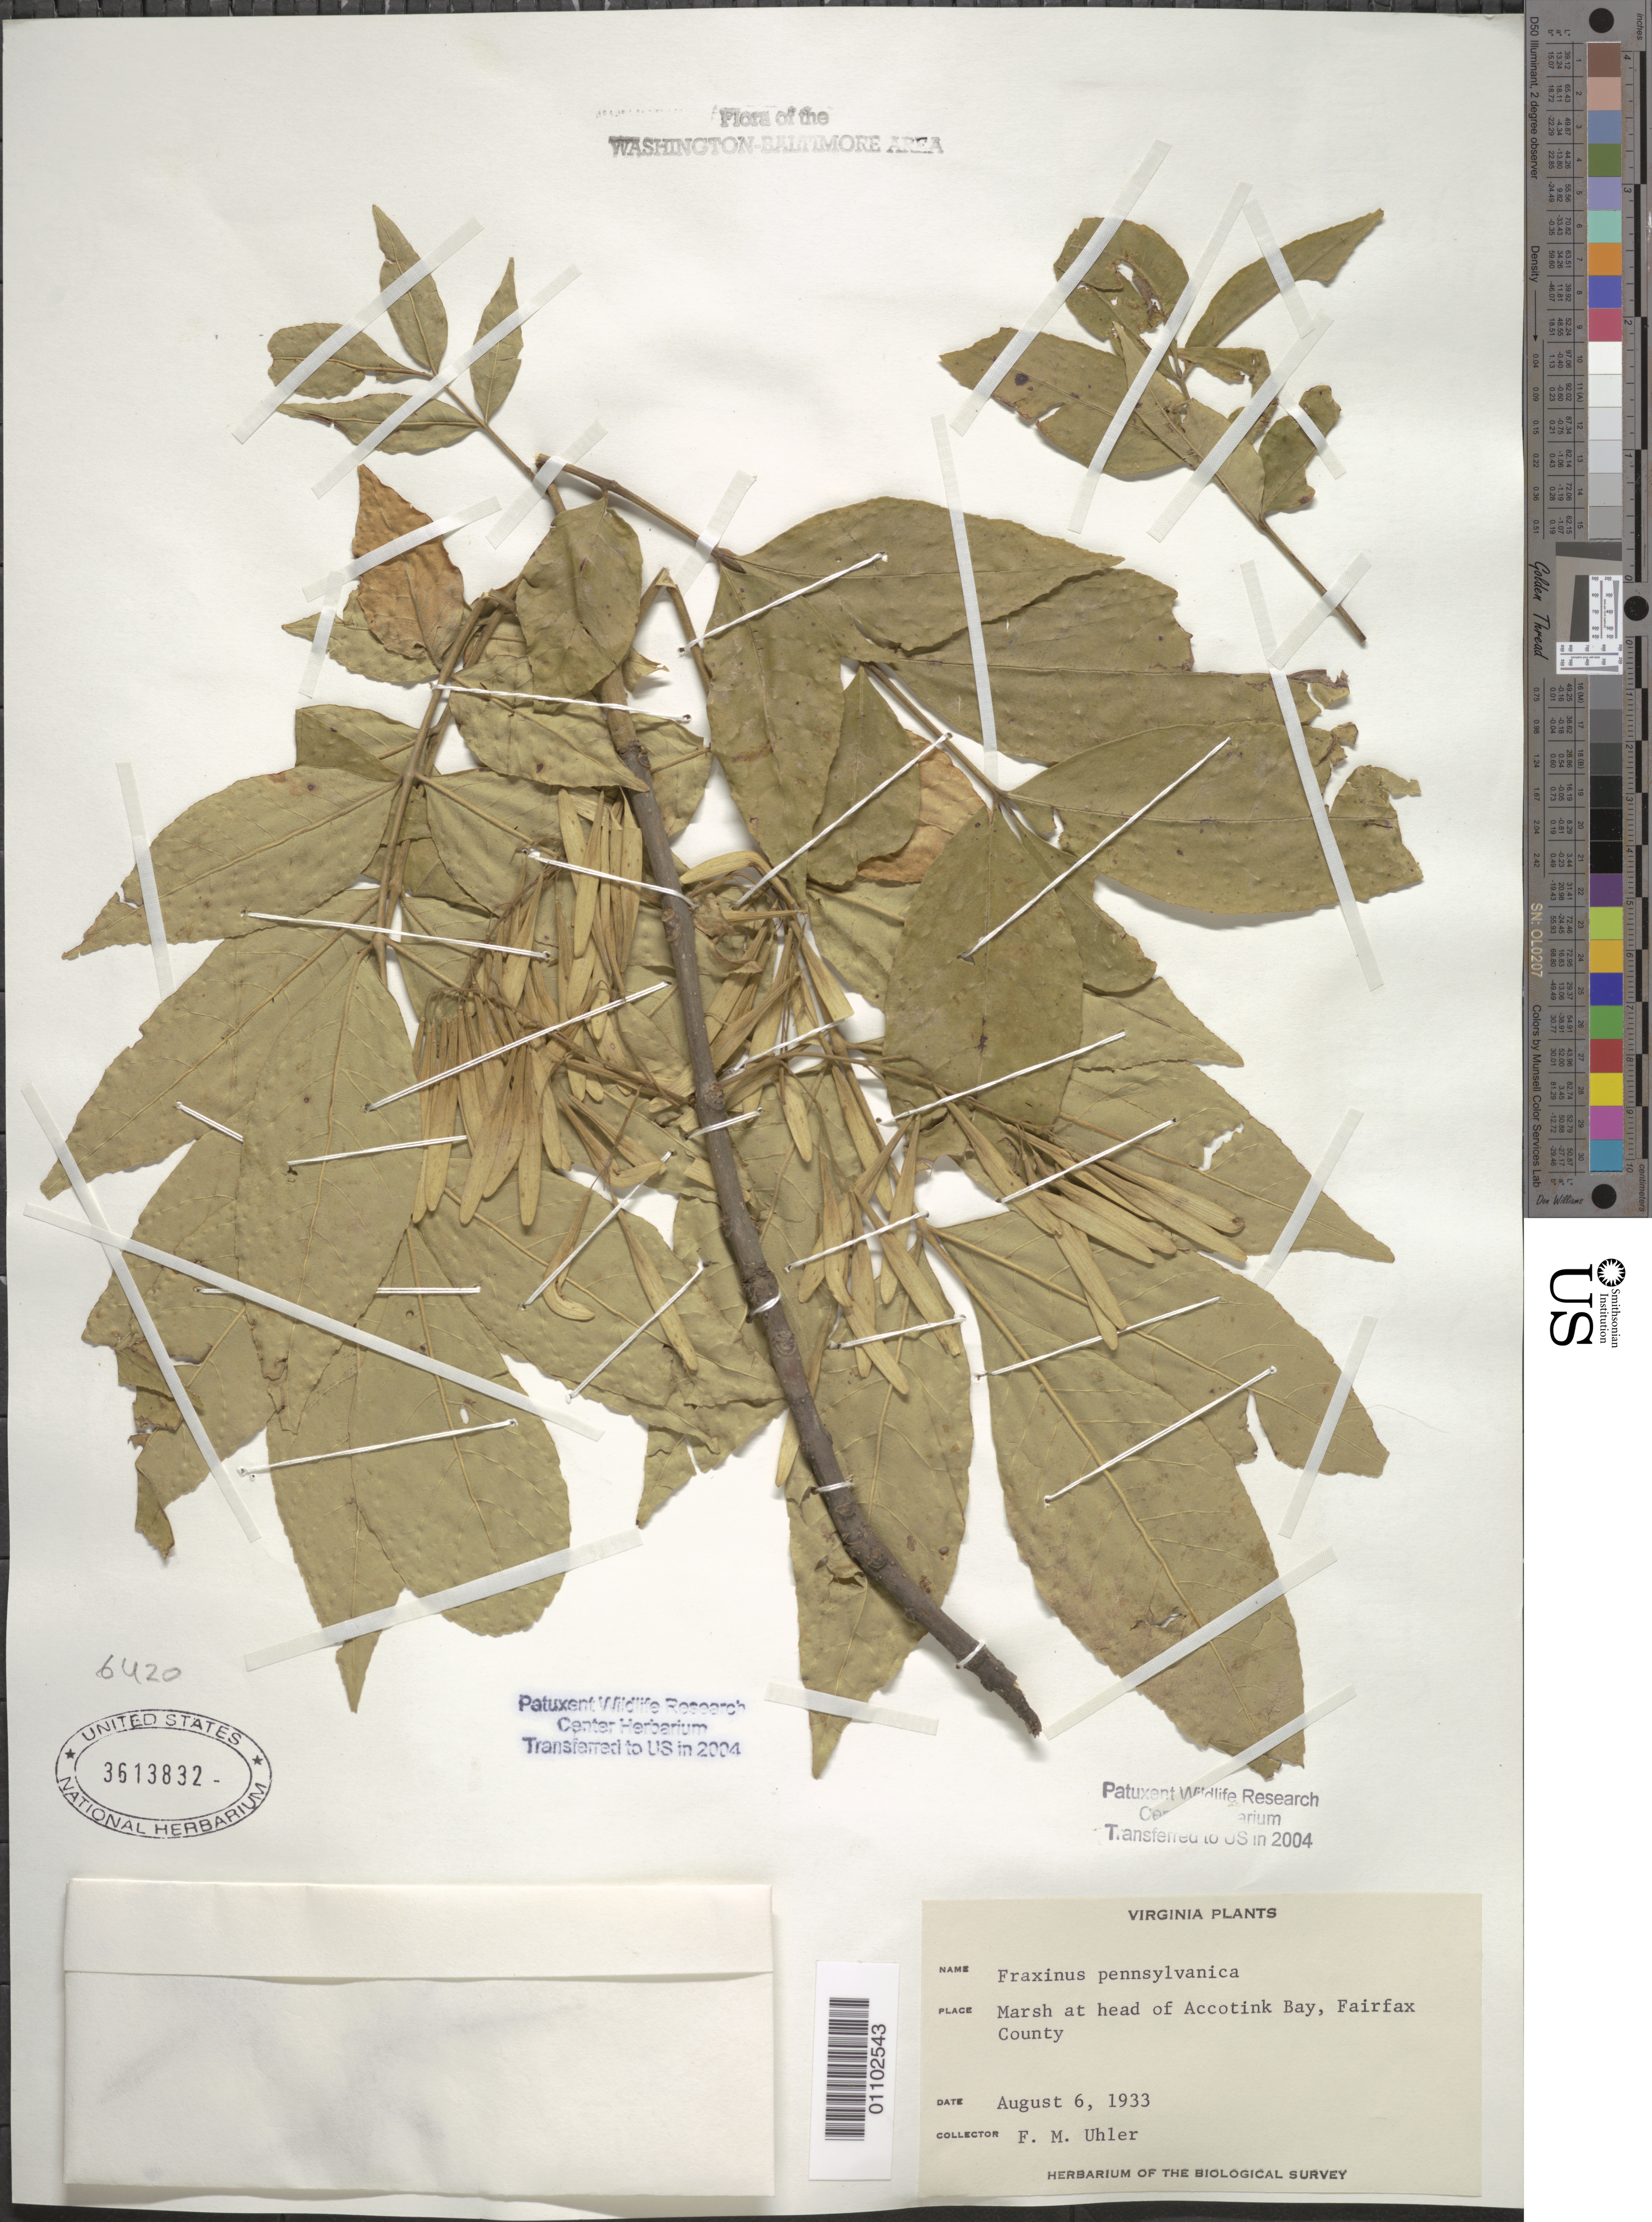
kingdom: Plantae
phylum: Tracheophyta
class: Magnoliopsida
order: Lamiales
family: Oleaceae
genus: Fraxinus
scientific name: Fraxinus pennsylvanica var. pennsylvanica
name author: Marshall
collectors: F. M. Uhler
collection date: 1933-08-06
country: United States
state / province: Virginia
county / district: Fairfax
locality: Head of Accotink Bay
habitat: Marsh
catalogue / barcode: US 3613832